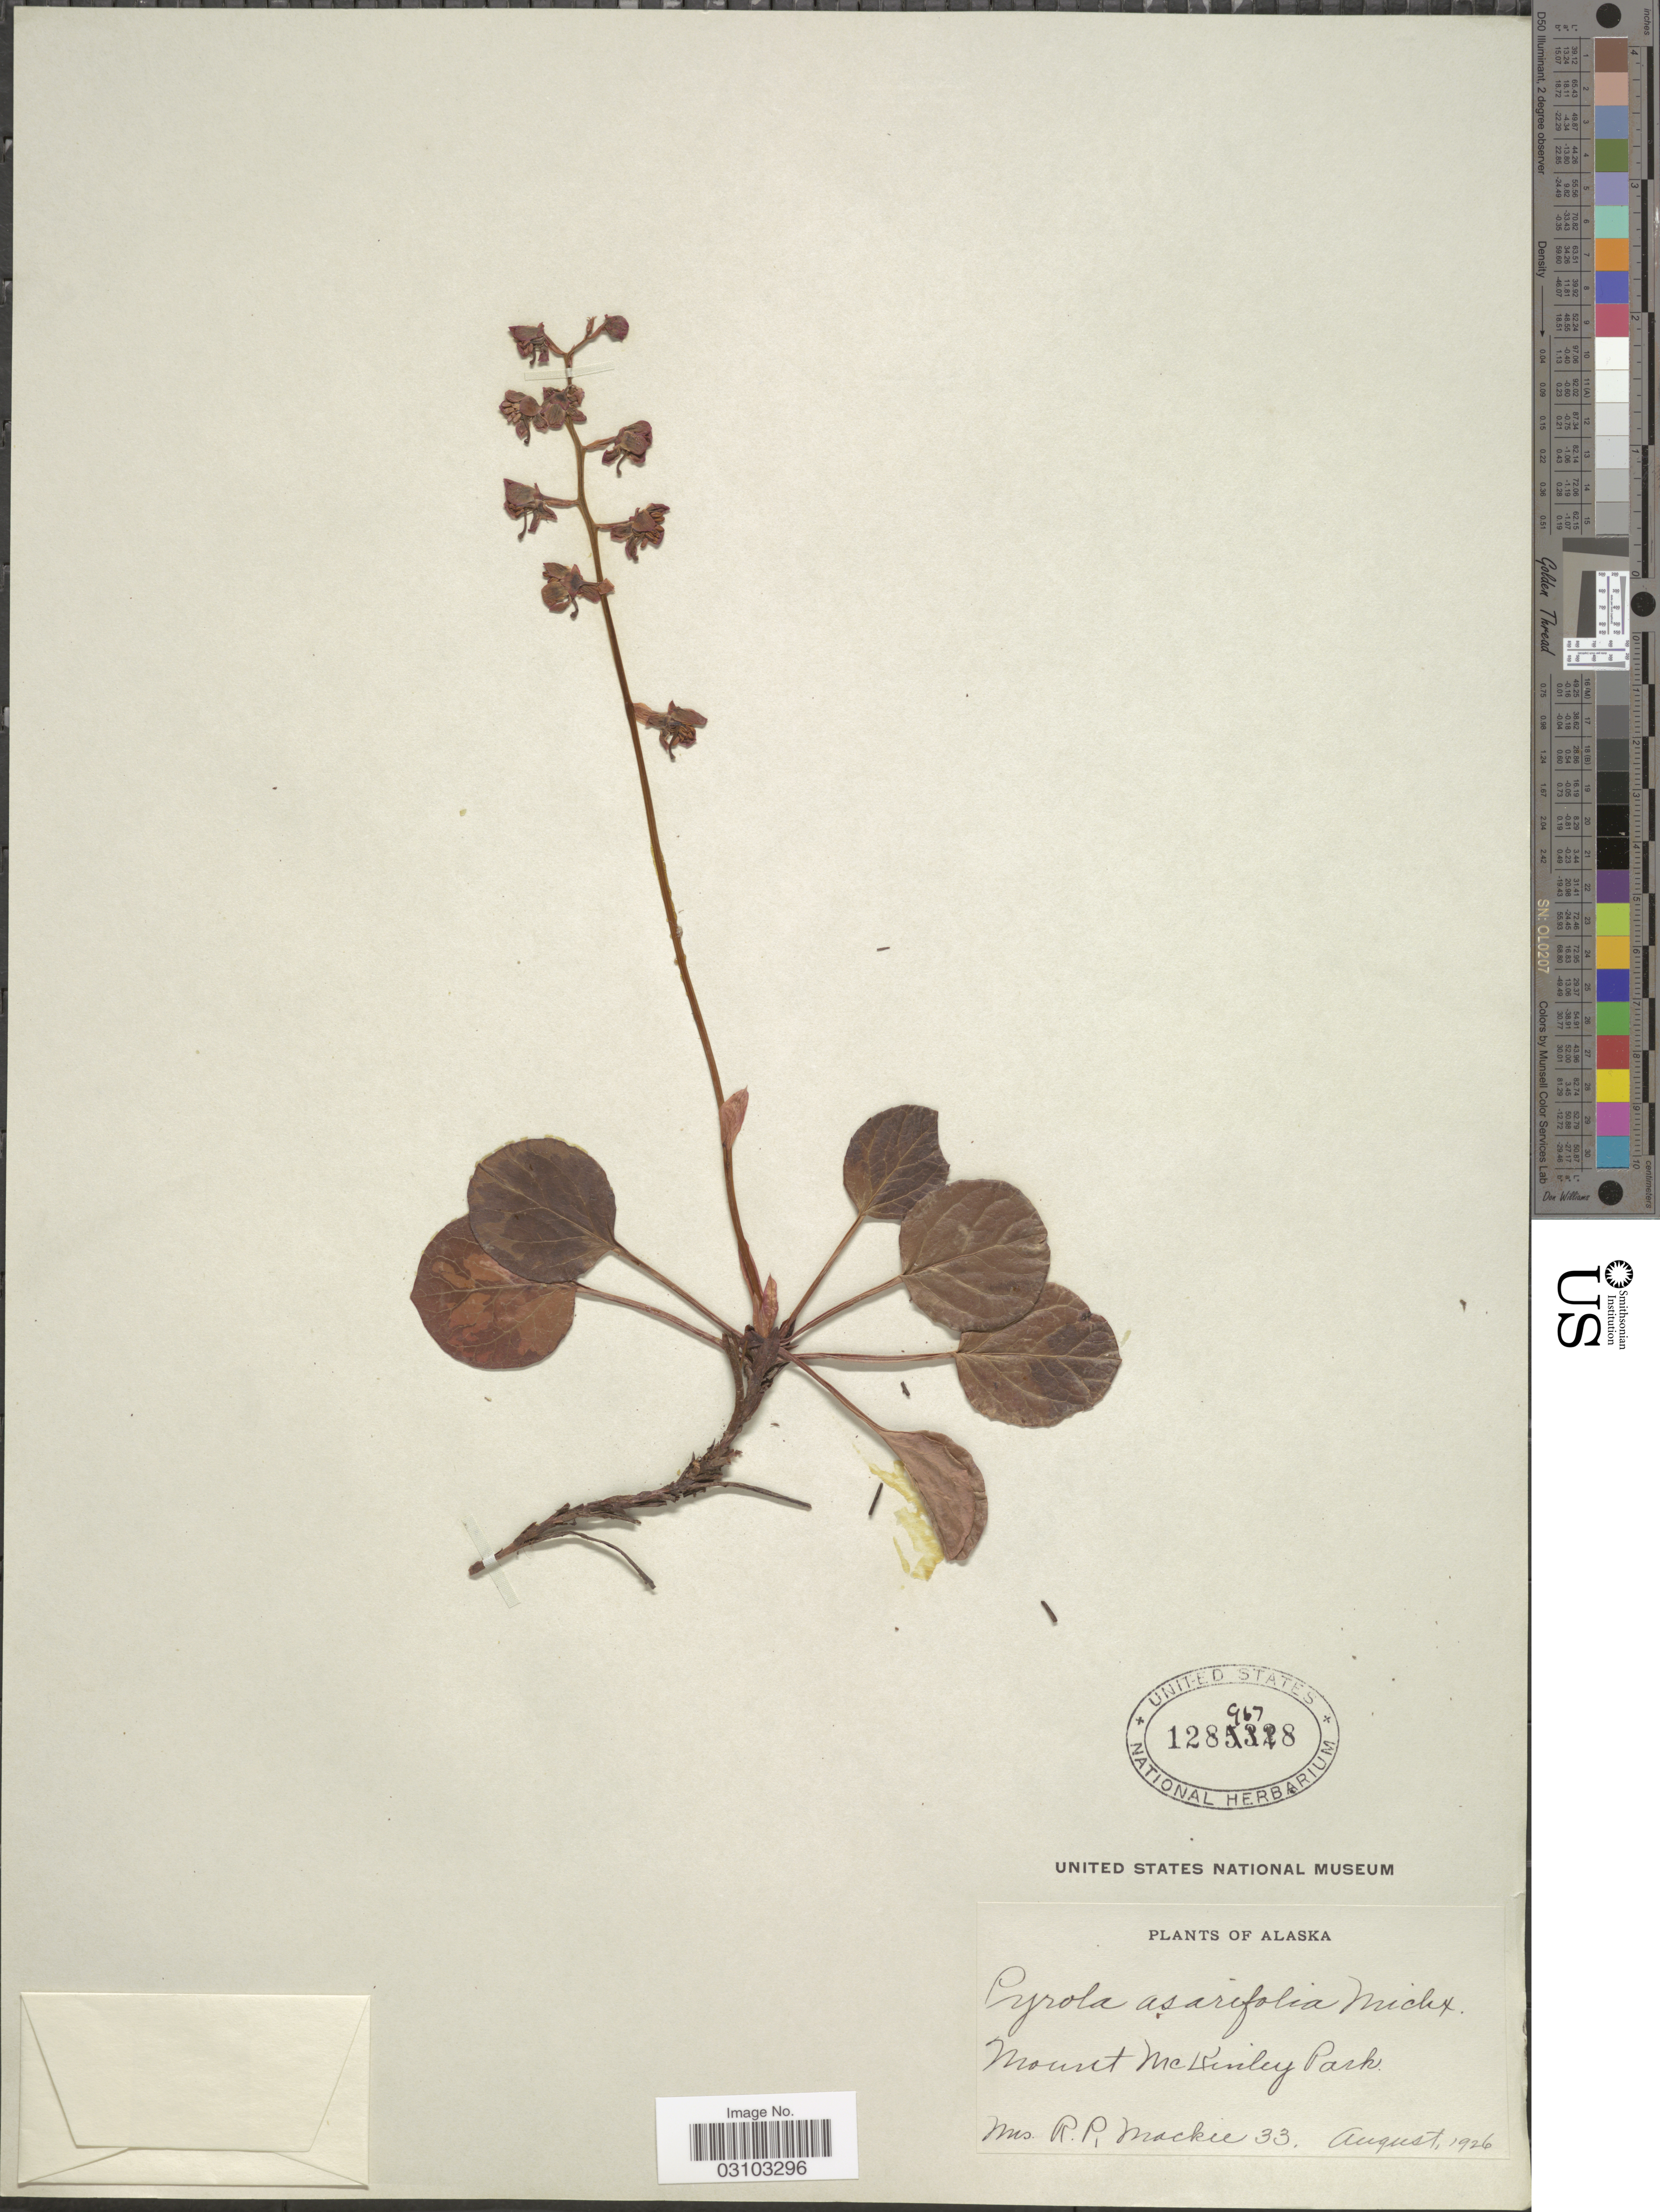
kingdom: Plantae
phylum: Tracheophyta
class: Magnoliopsida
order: Ericales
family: Ericaceae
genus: Pyrola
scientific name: Pyrola asarifolia var. uliginosa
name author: (Torr. & A. Gray) A. Gray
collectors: R. Mackie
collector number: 33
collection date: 1926-08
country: United States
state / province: Alaska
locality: Mount McKinley Park.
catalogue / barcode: US 1289678